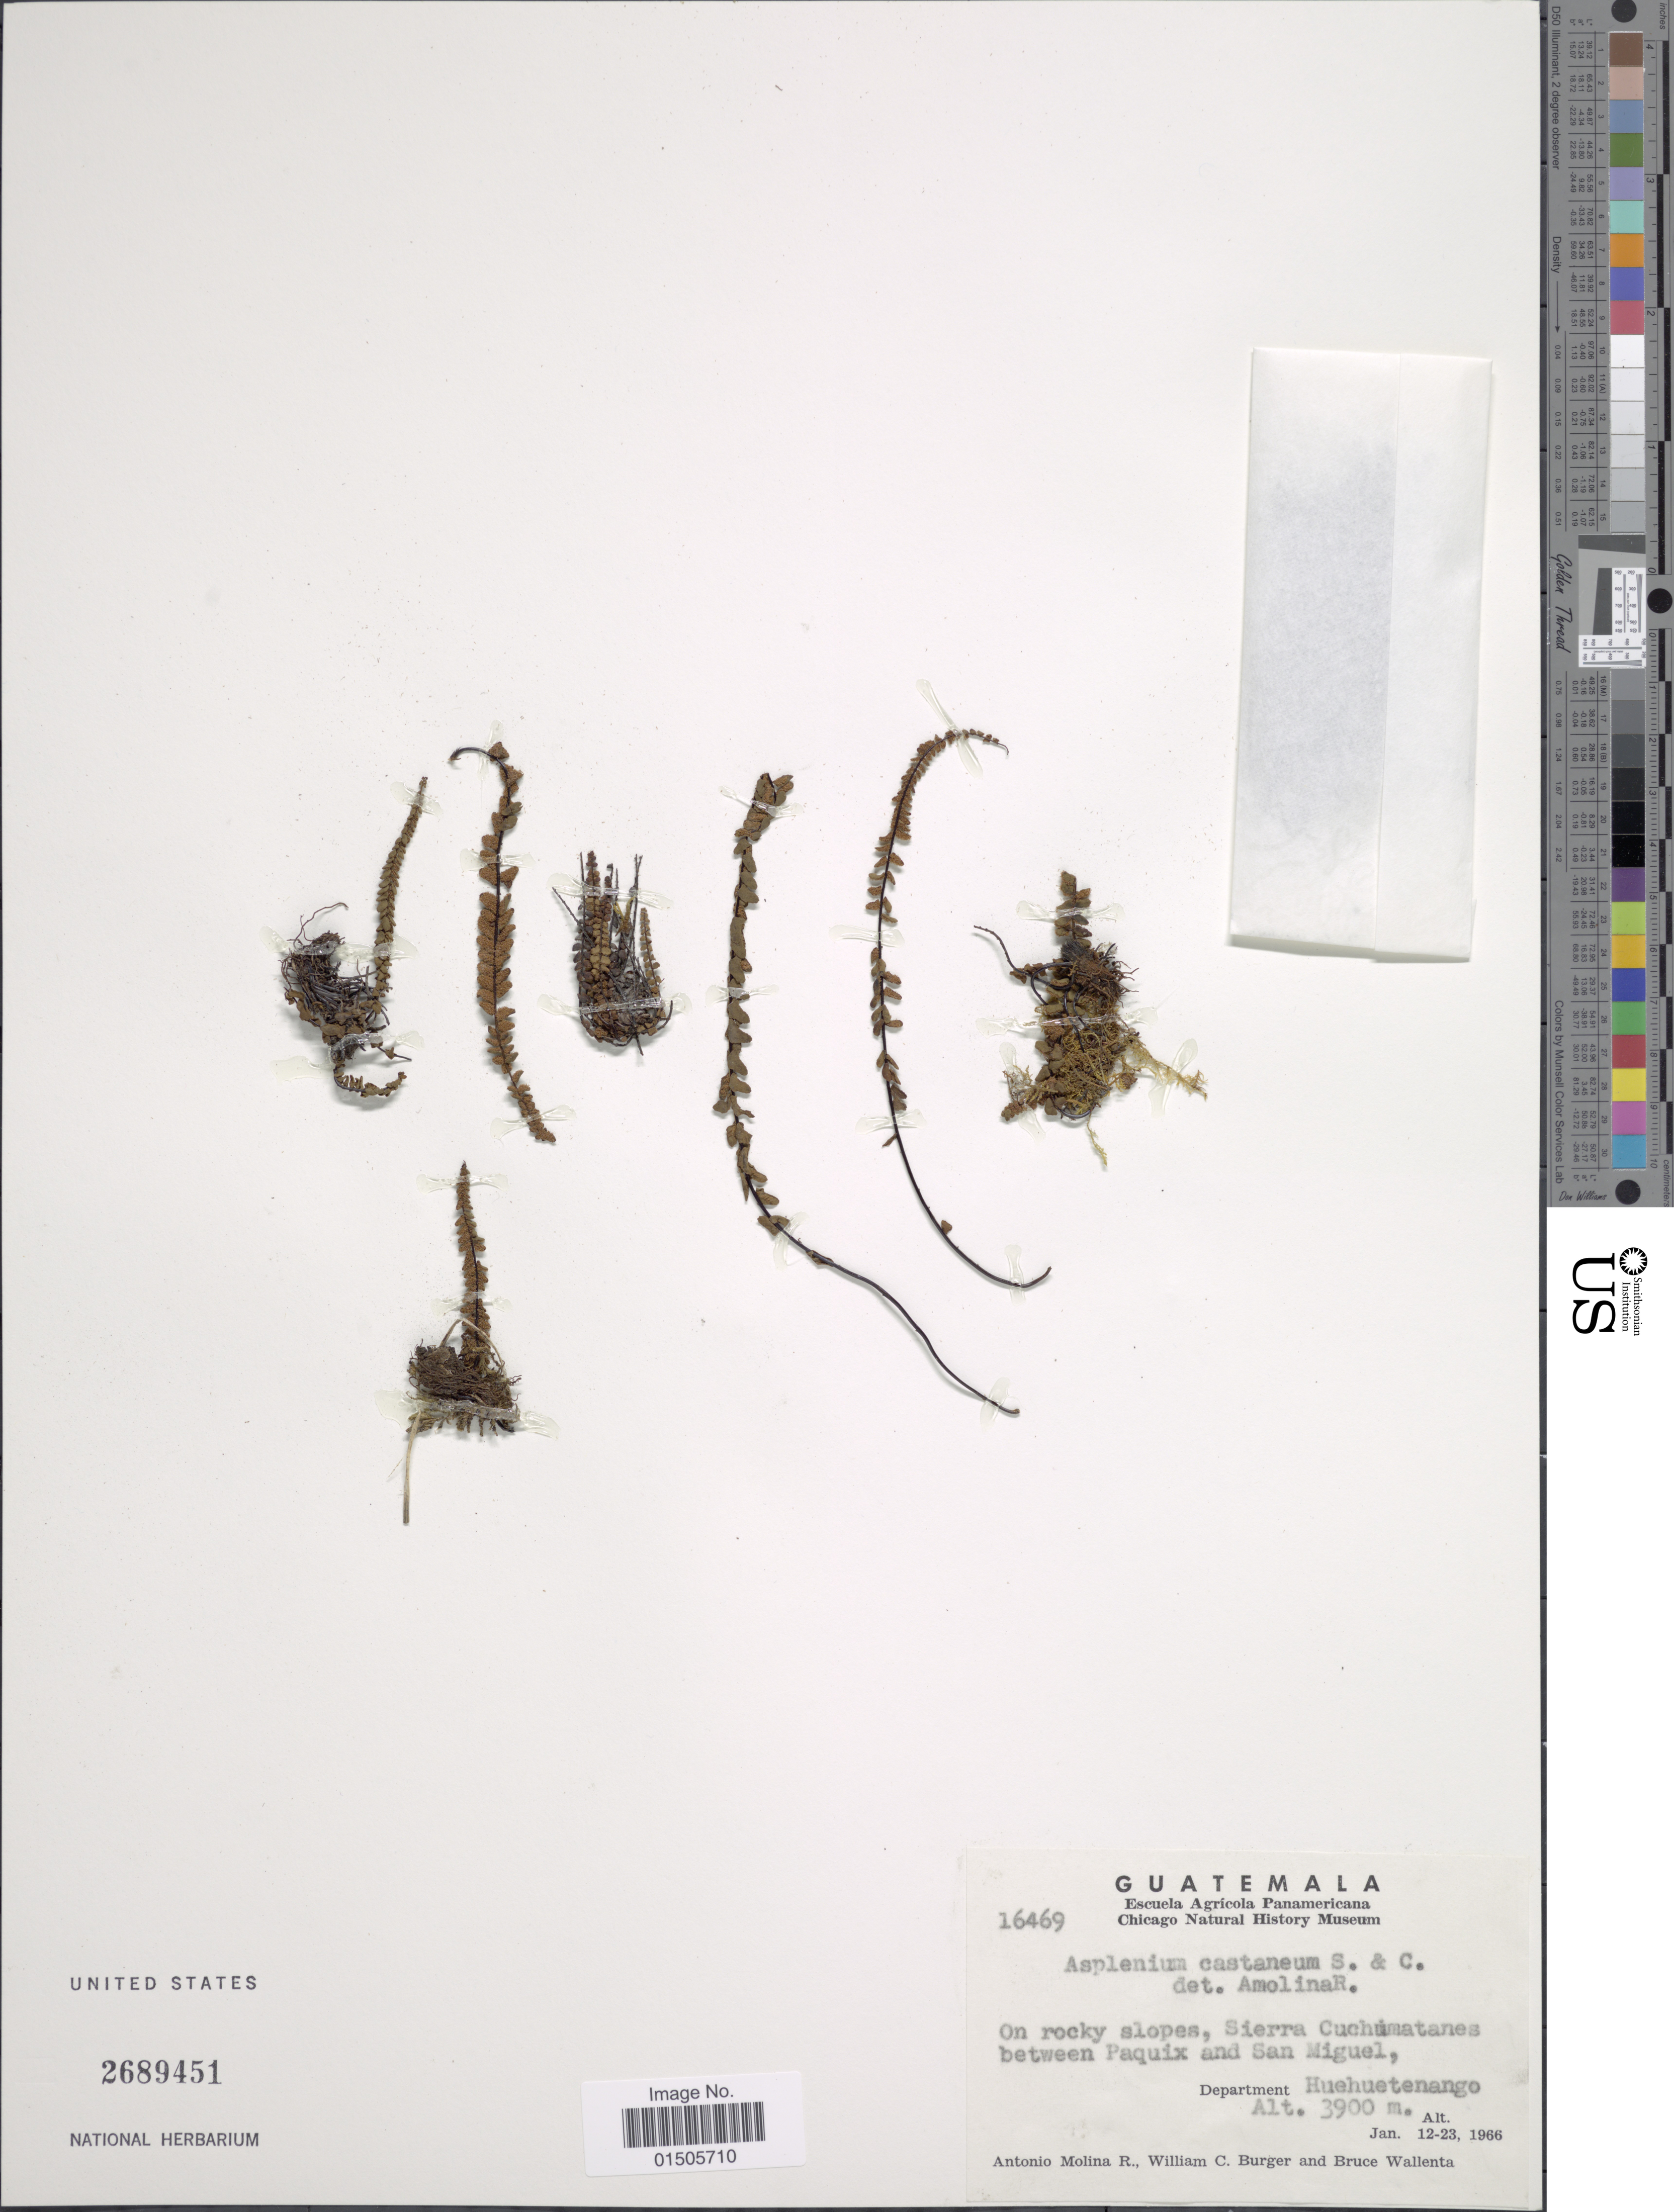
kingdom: Plantae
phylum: Tracheophyta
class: Polypodiopsida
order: Polypodiales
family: Aspleniaceae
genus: Asplenium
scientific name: Asplenium castaneum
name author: Schltdl. & Cham.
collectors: A. Molina R., W. Burger & B. Wallenta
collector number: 16469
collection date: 1966-01-12/1966-01-23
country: Guatemala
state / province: Huehuetenango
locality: On rocky slopes,Sierra Cuchumatanes between Paquix and San Miguel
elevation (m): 3900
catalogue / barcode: US 2689451